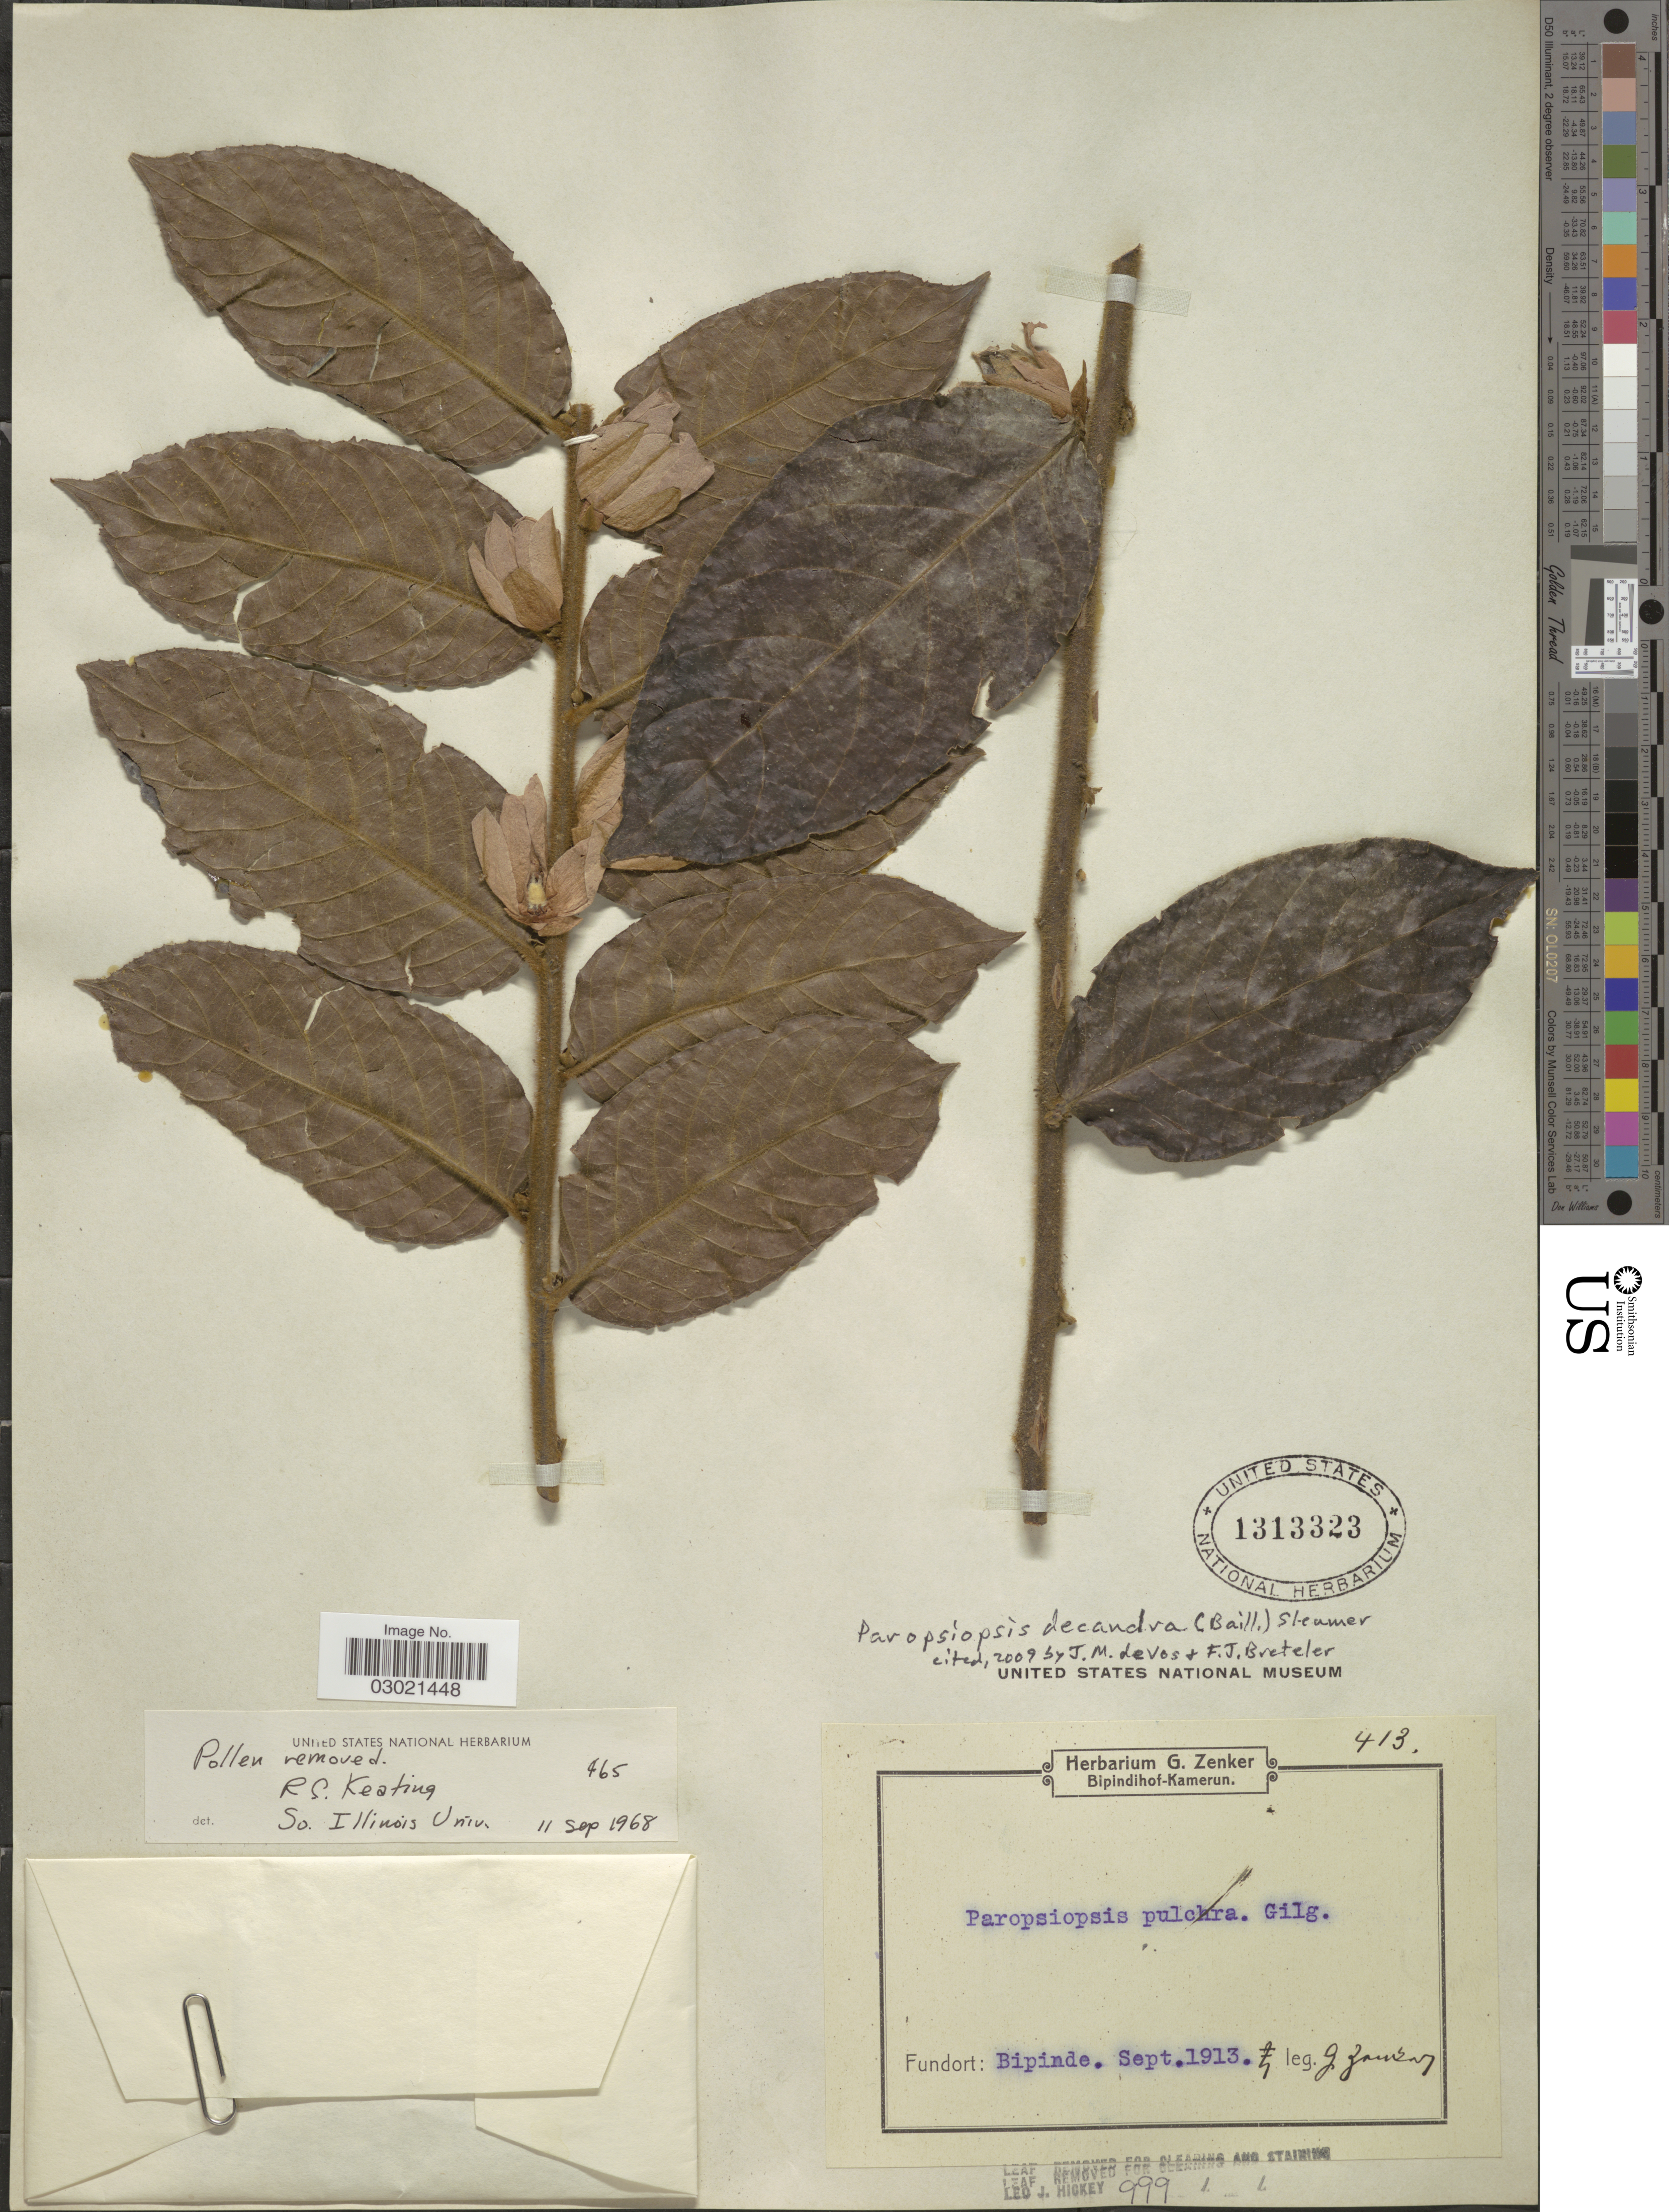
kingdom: Plantae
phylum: Tracheophyta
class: Magnoliopsida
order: Malpighiales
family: Passifloraceae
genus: Paropsiopsis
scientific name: Paropsiopsis decandra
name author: (Baill.) Sleumer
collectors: G. A. Zenker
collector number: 413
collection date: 1913-09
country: Cameroon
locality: Bipinde.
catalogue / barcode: US 1313323